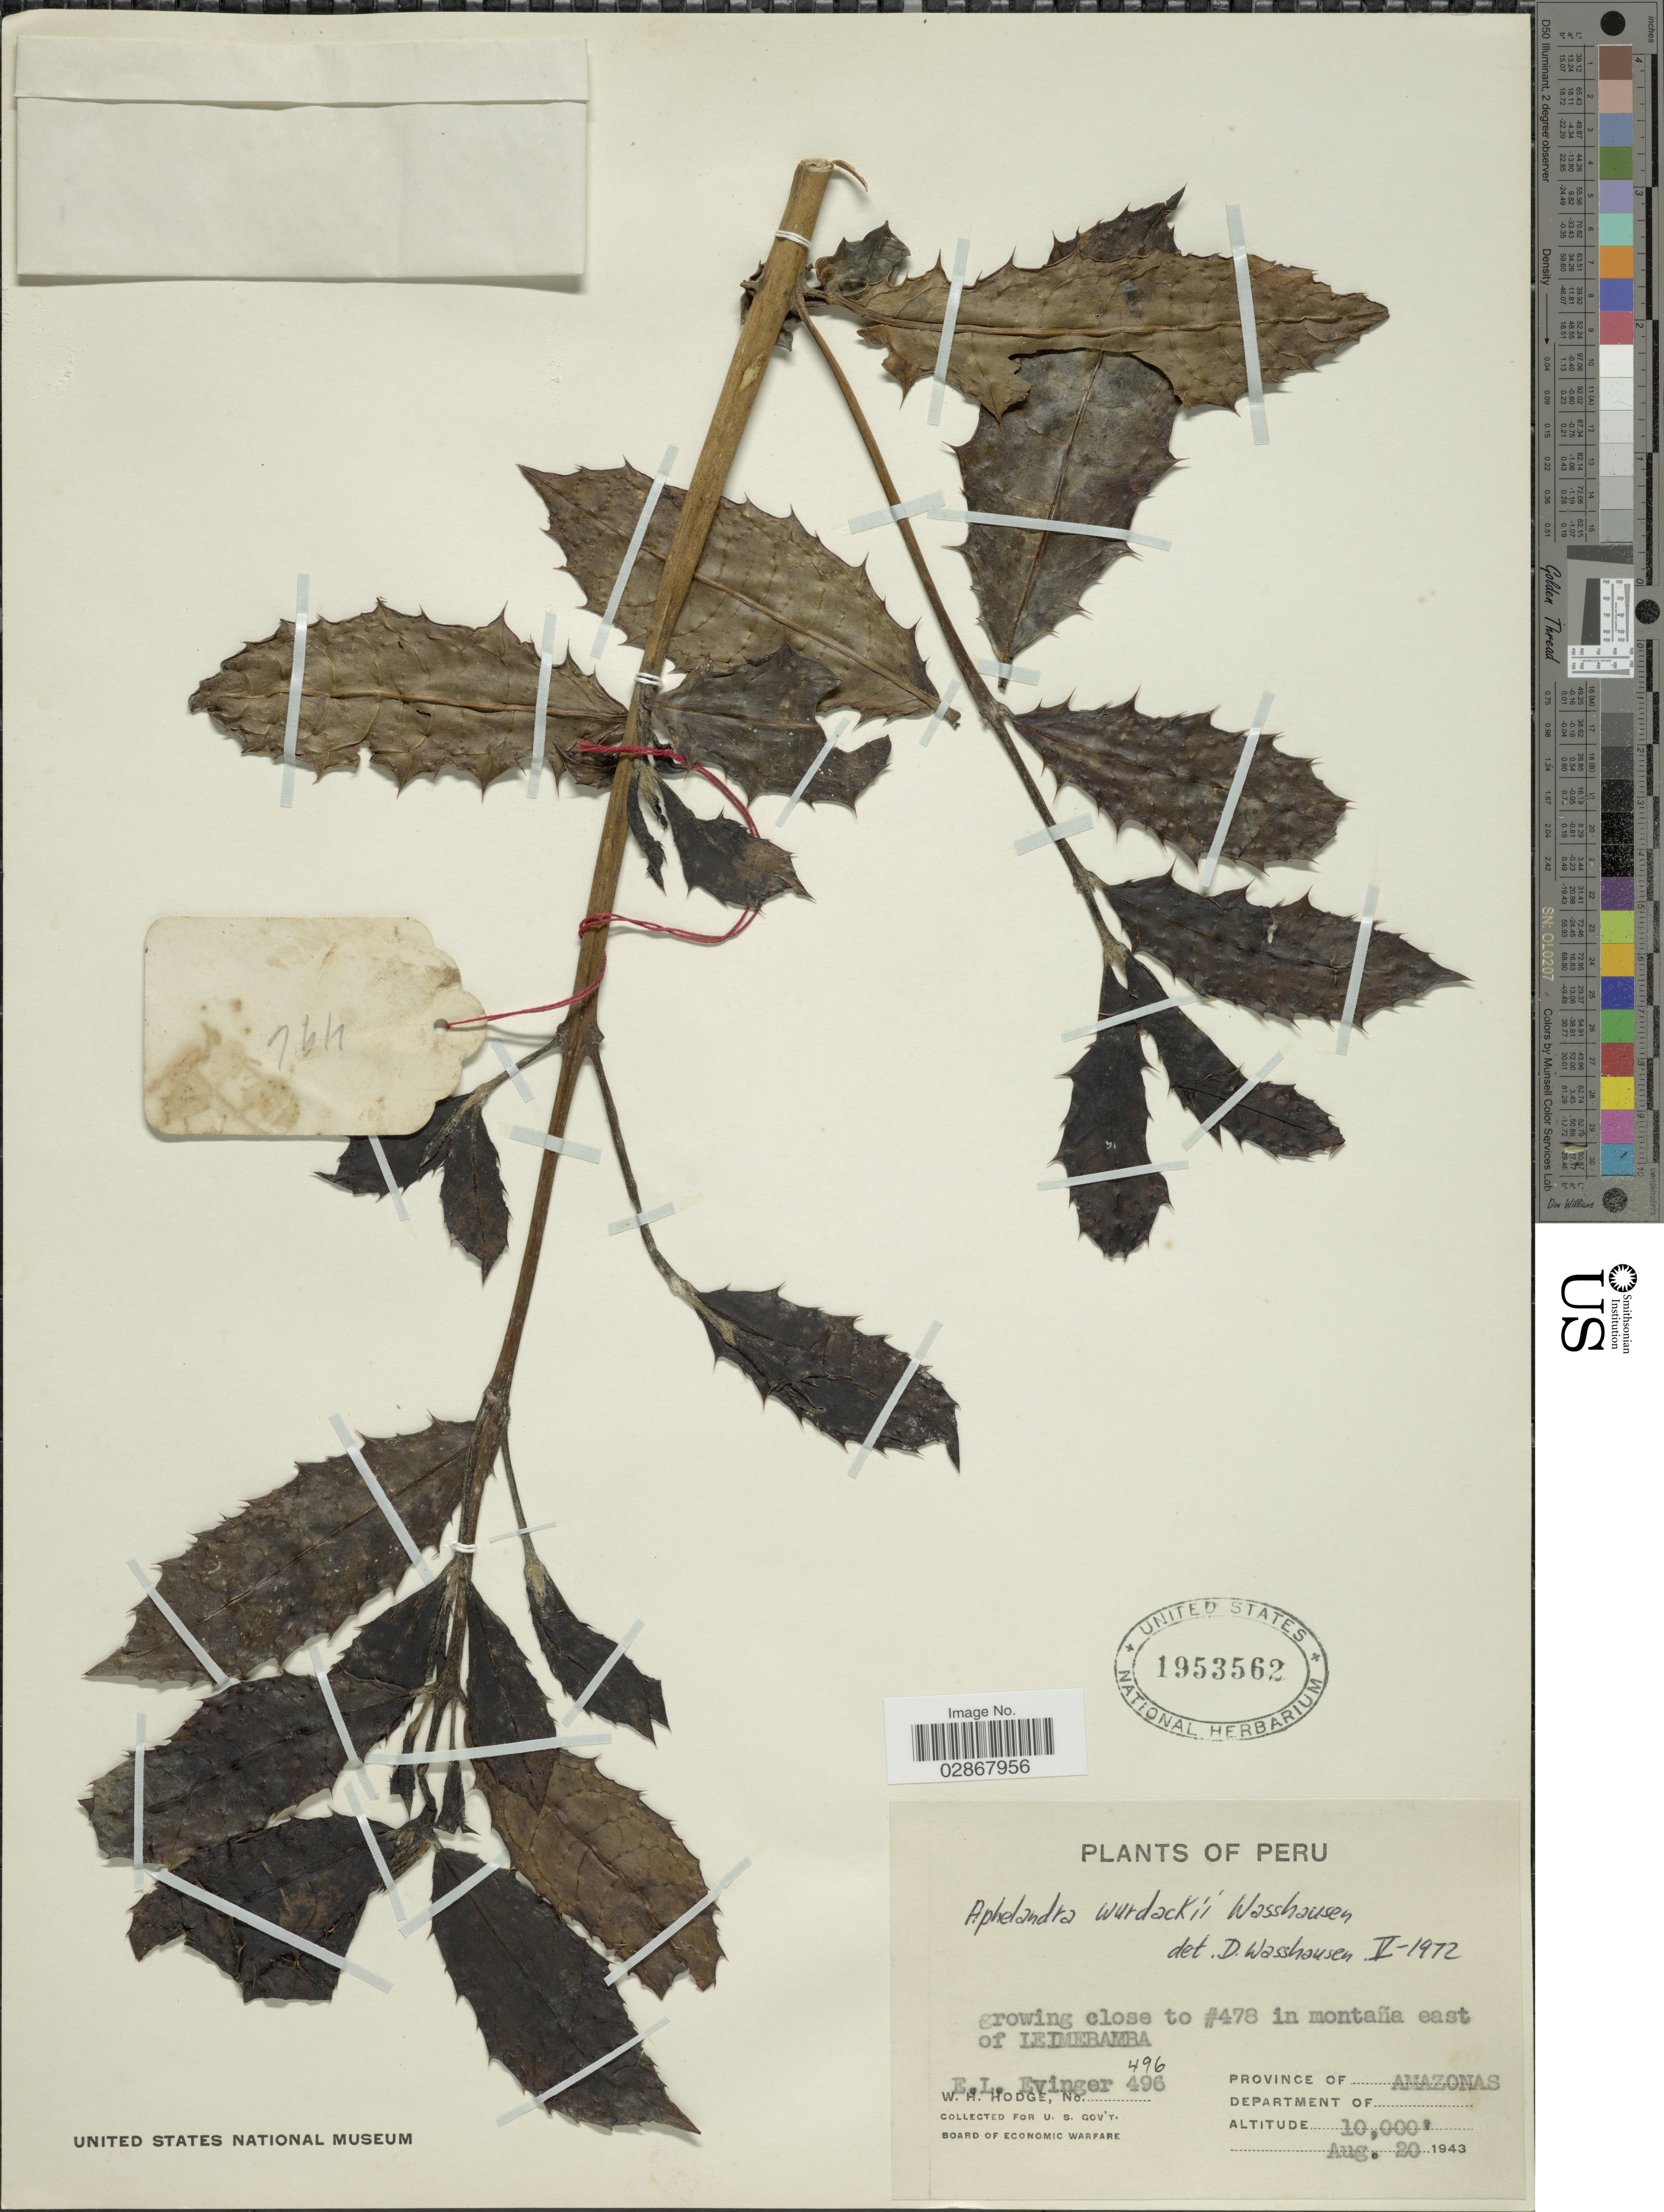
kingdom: Plantae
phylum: Tracheophyta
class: Magnoliopsida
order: Lamiales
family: Acanthaceae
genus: Aphelandra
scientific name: Aphelandra wurdackii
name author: Wassh.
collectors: E. Evinger & W. Hodge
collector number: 496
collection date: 1943-08-20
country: Peru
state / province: Amazonas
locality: Close to #478 in montaña east of Leimebamba.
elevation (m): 3048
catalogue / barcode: US 1953562